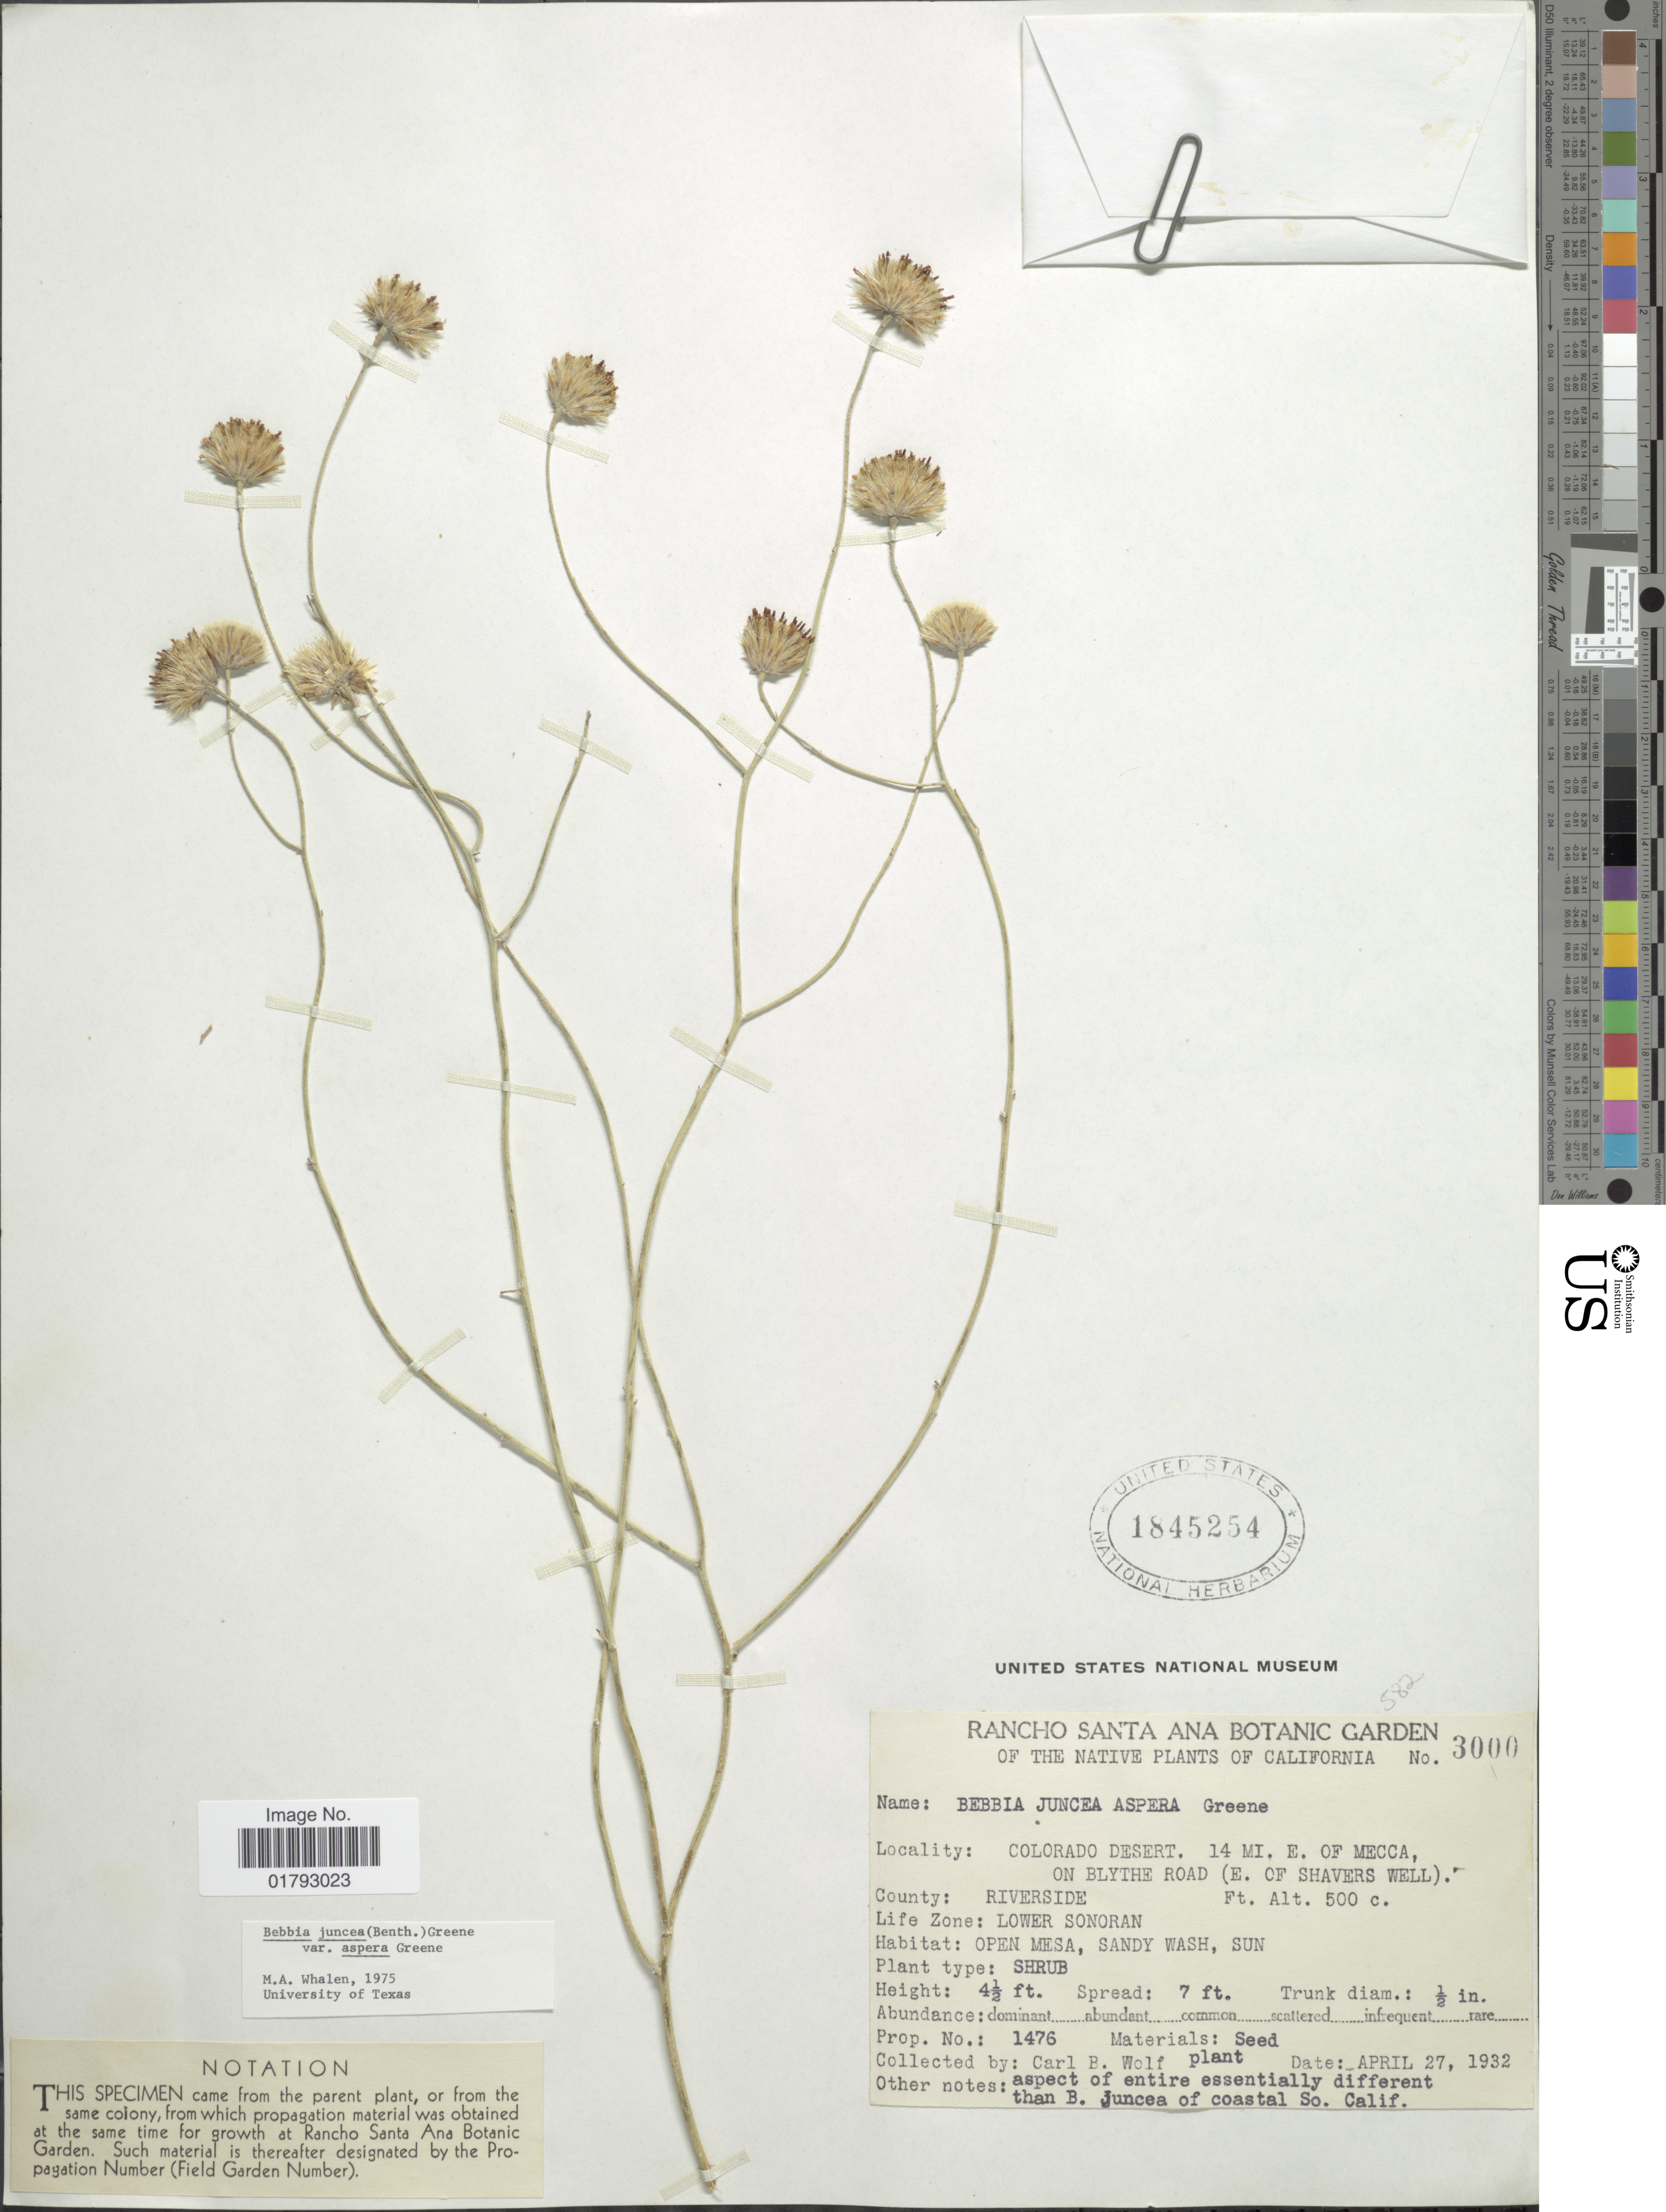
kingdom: Plantae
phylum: Tracheophyta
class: Magnoliopsida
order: Asterales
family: Asteraceae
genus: Bebbia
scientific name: Bebbia juncea var. aspera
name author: Greene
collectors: C. B. Wolf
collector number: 1476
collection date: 1932-04-27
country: Mexico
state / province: Sonora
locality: Colorado Desert 14 mi E. of Mecca on Blythe Road (E. of Shavers Well). County: Riverside, Life Zone: Lower Sonoran.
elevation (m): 152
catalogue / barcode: US 1845254